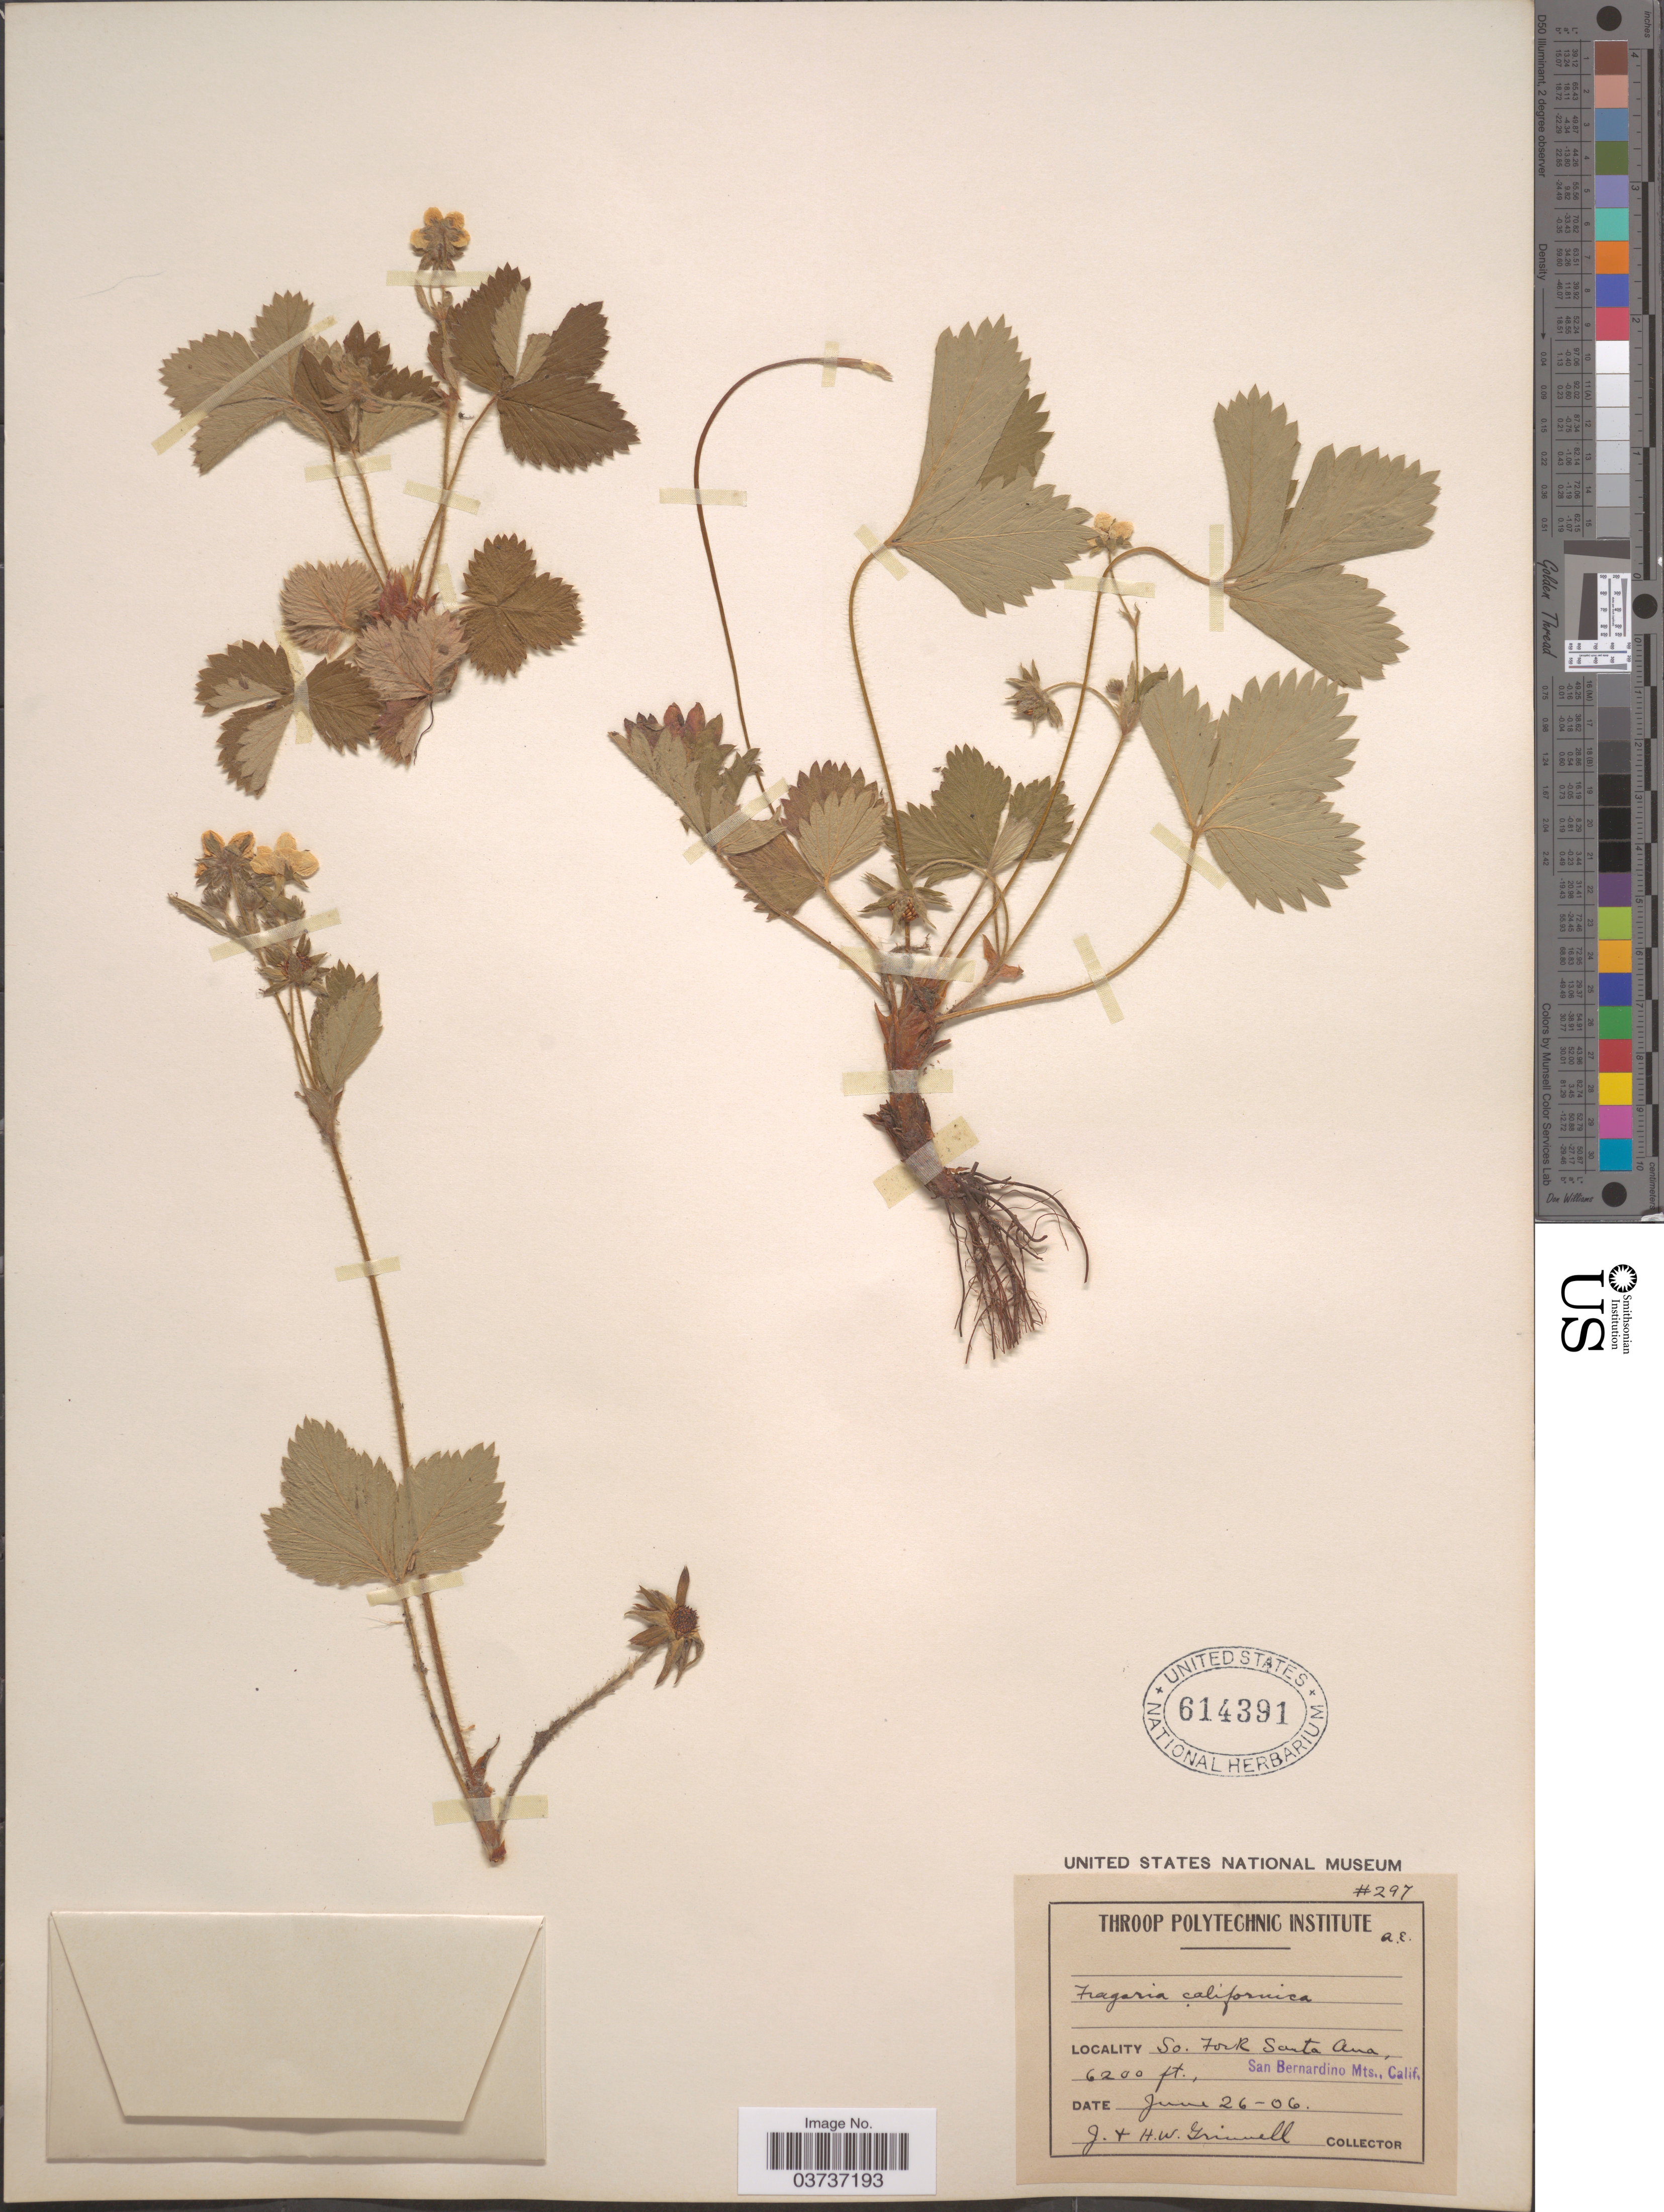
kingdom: Plantae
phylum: Tracheophyta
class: Magnoliopsida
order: Rosales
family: Rosaceae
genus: Fragaria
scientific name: Fragaria californica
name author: Cham. & Schltdl.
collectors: J. Grinnell & H. Grinnell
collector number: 297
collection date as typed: Transcribed d/m/y: 26/6/6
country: United States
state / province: California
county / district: San Bernardino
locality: So. Fork Santa Ana, San Bernardino Mts.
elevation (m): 1890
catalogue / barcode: US 614391